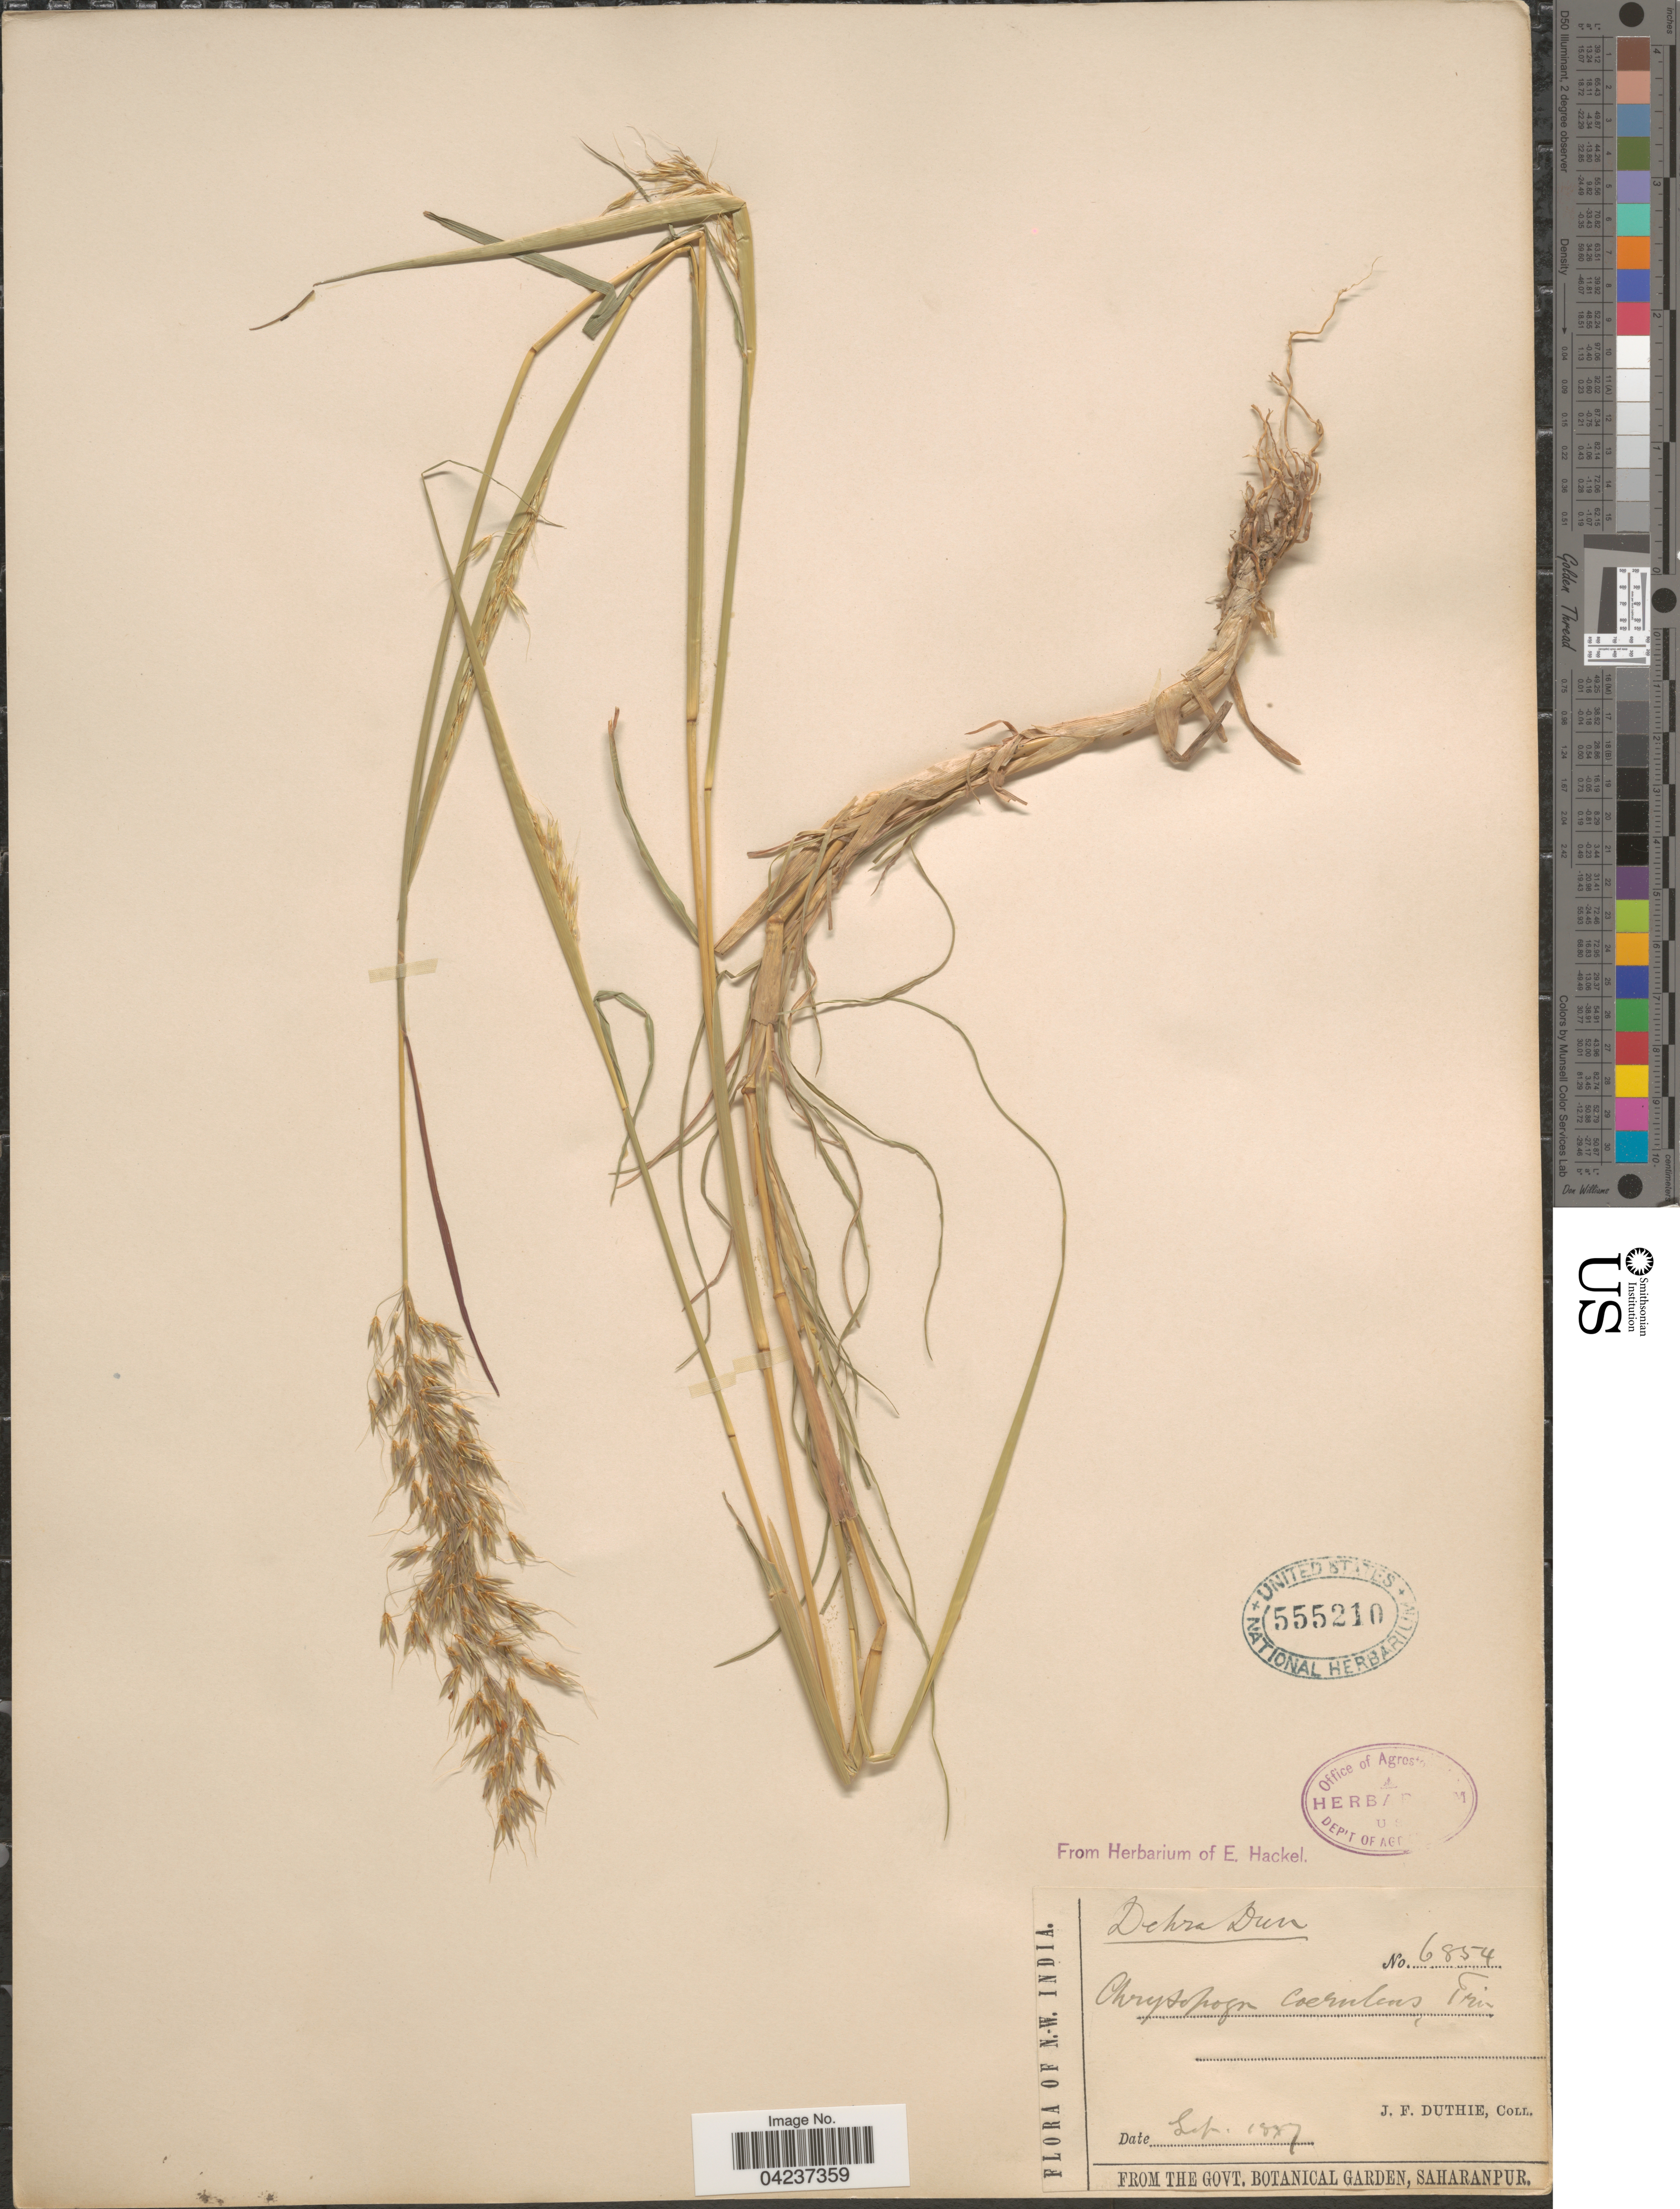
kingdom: Plantae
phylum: Tracheophyta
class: Liliopsida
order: Poales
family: Poaceae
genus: Chrysopogon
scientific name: Chrysopogon nodulibarbis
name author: (Hochst. ex Steud.) Henr.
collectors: J. F. Duthie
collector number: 6854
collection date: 1857-09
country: India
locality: N.W. India. Dehra Dun.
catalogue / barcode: US 555210